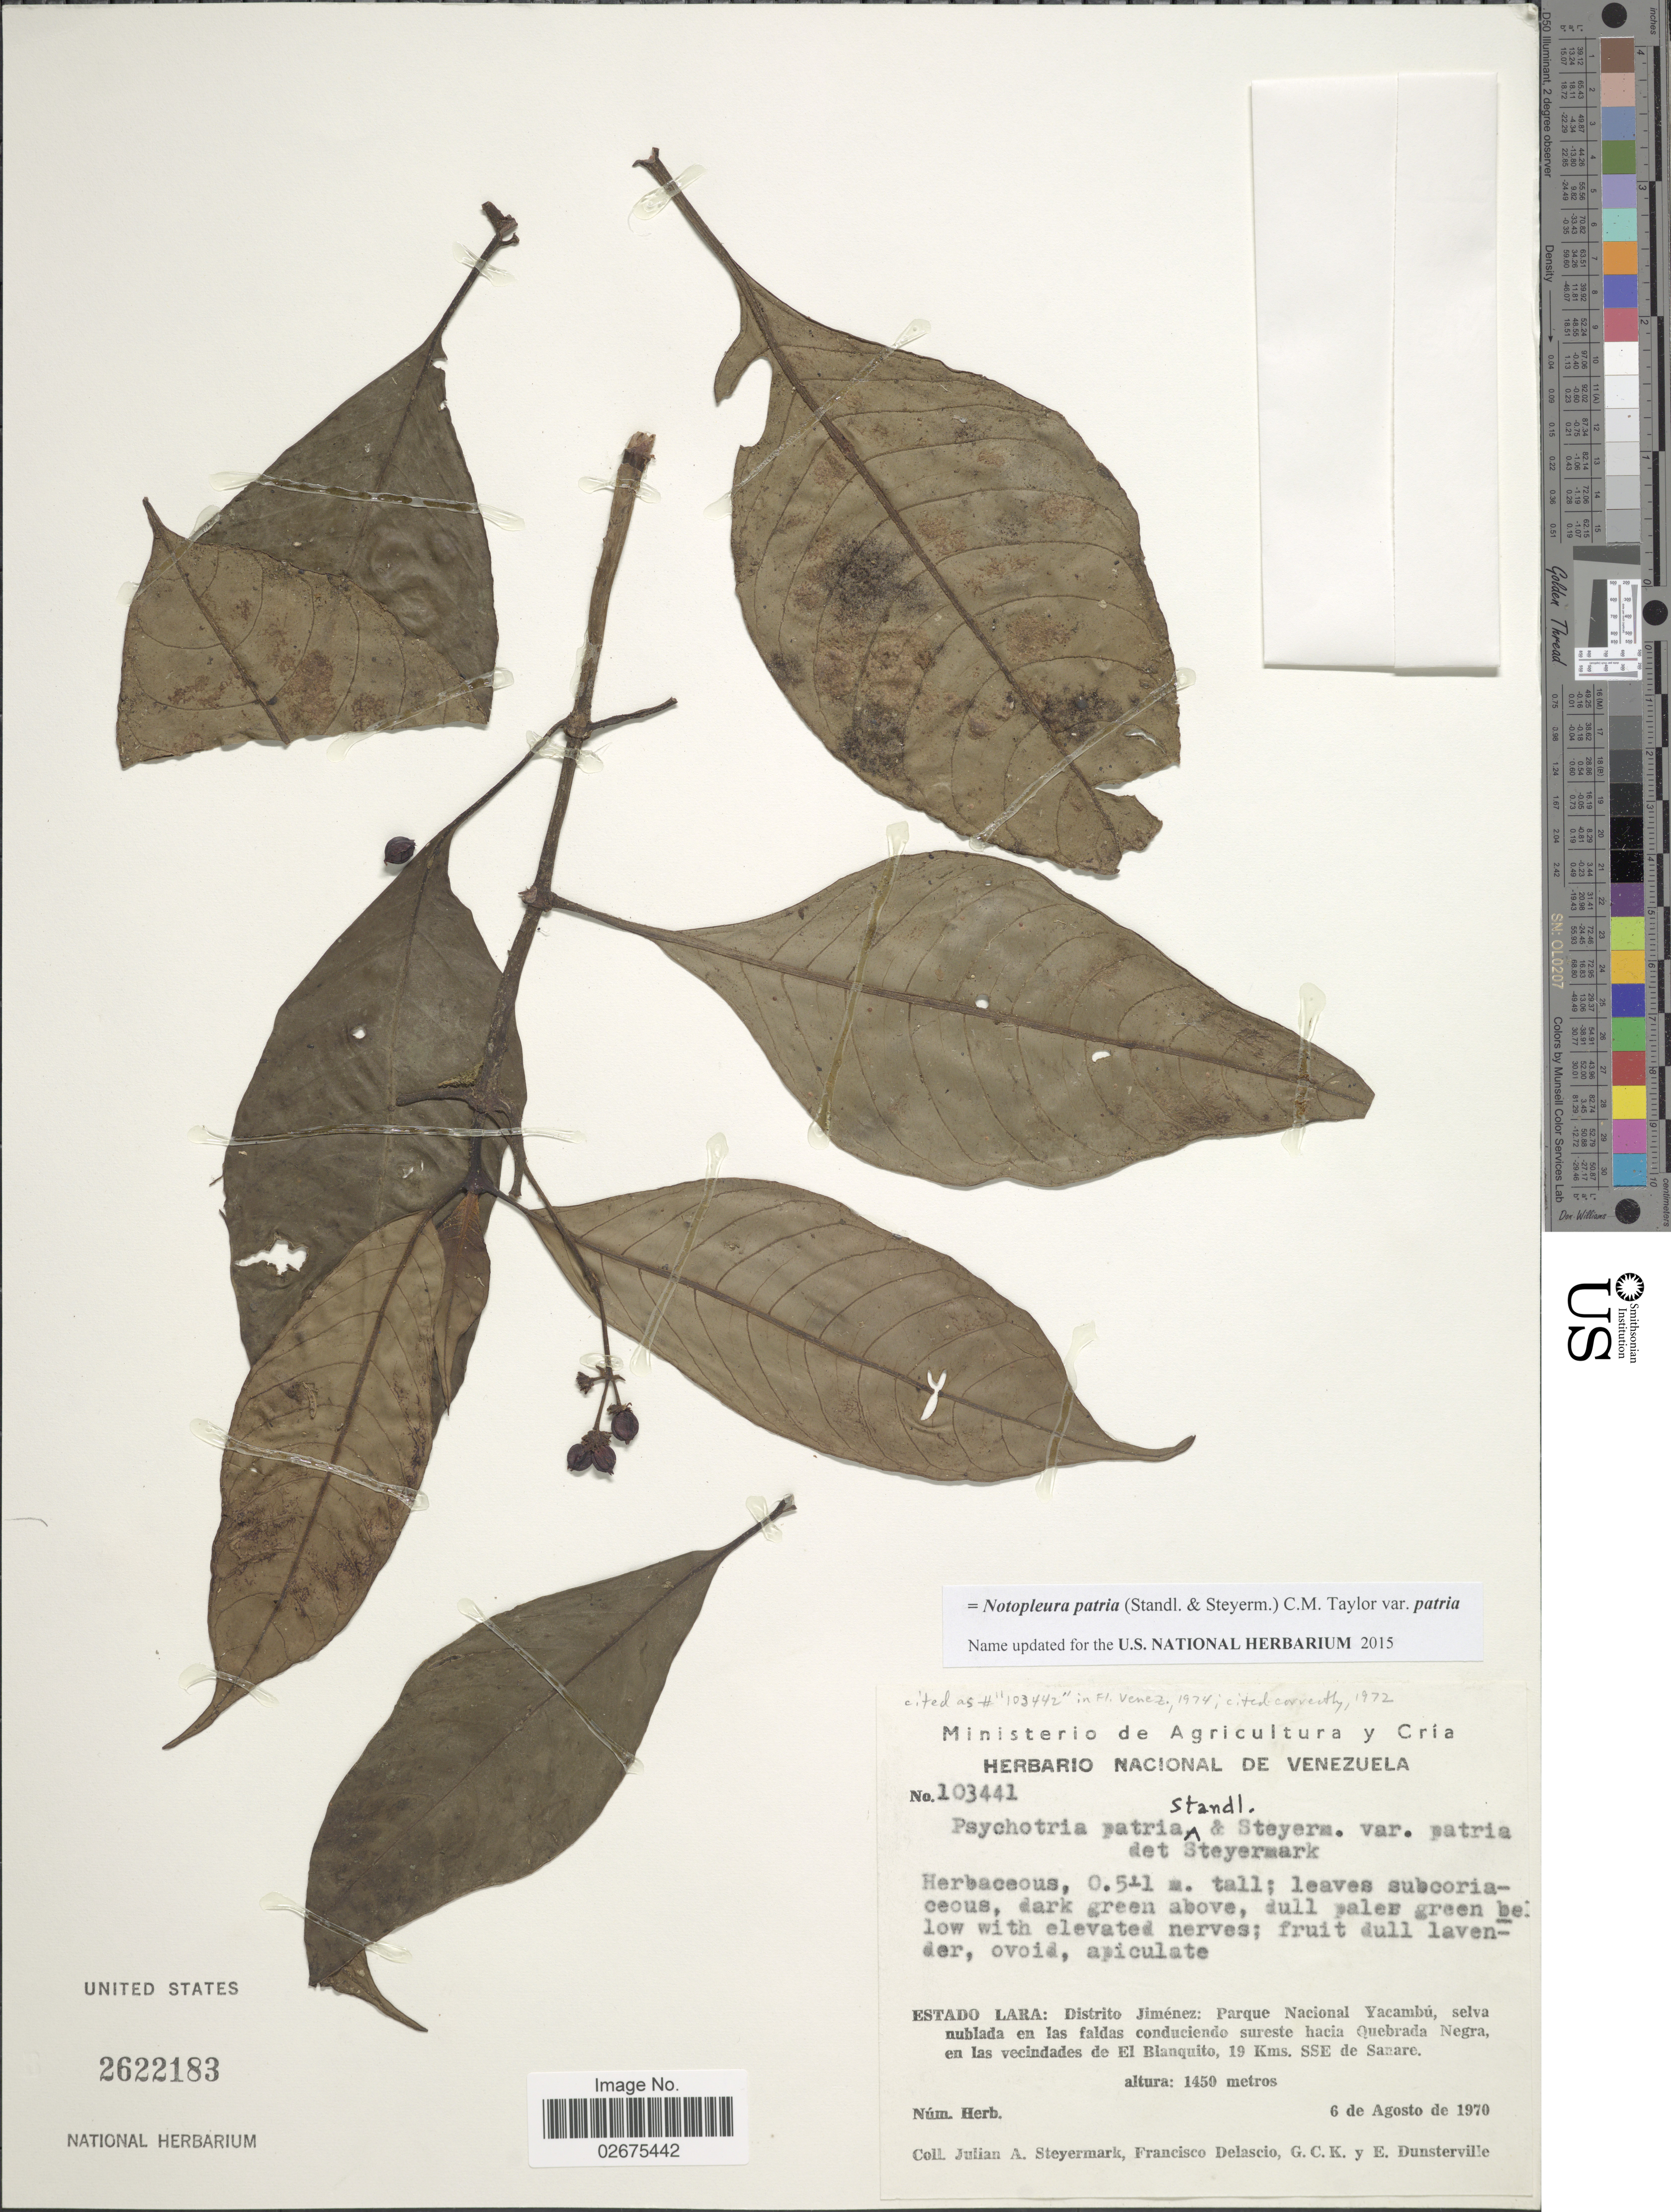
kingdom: Plantae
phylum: Tracheophyta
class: Magnoliopsida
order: Gentianales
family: Rubiaceae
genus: Notopleura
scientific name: Notopleura patria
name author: (Standl. & Styerm.) C.M. Taylor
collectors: J. Steyermark, F. Delascio, G. C. K. Dunsterville & E. Dunsterville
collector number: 103441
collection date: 1970-08-06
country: Venezuela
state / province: Lara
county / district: Jiménez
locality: Distrito Jimenez: parque Nacional Yacambu. Sureste hacia Quebrada Negra, enj las vecindades de El Blanquito, 19 Kms. SSE de Samare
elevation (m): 1450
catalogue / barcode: US 2622183